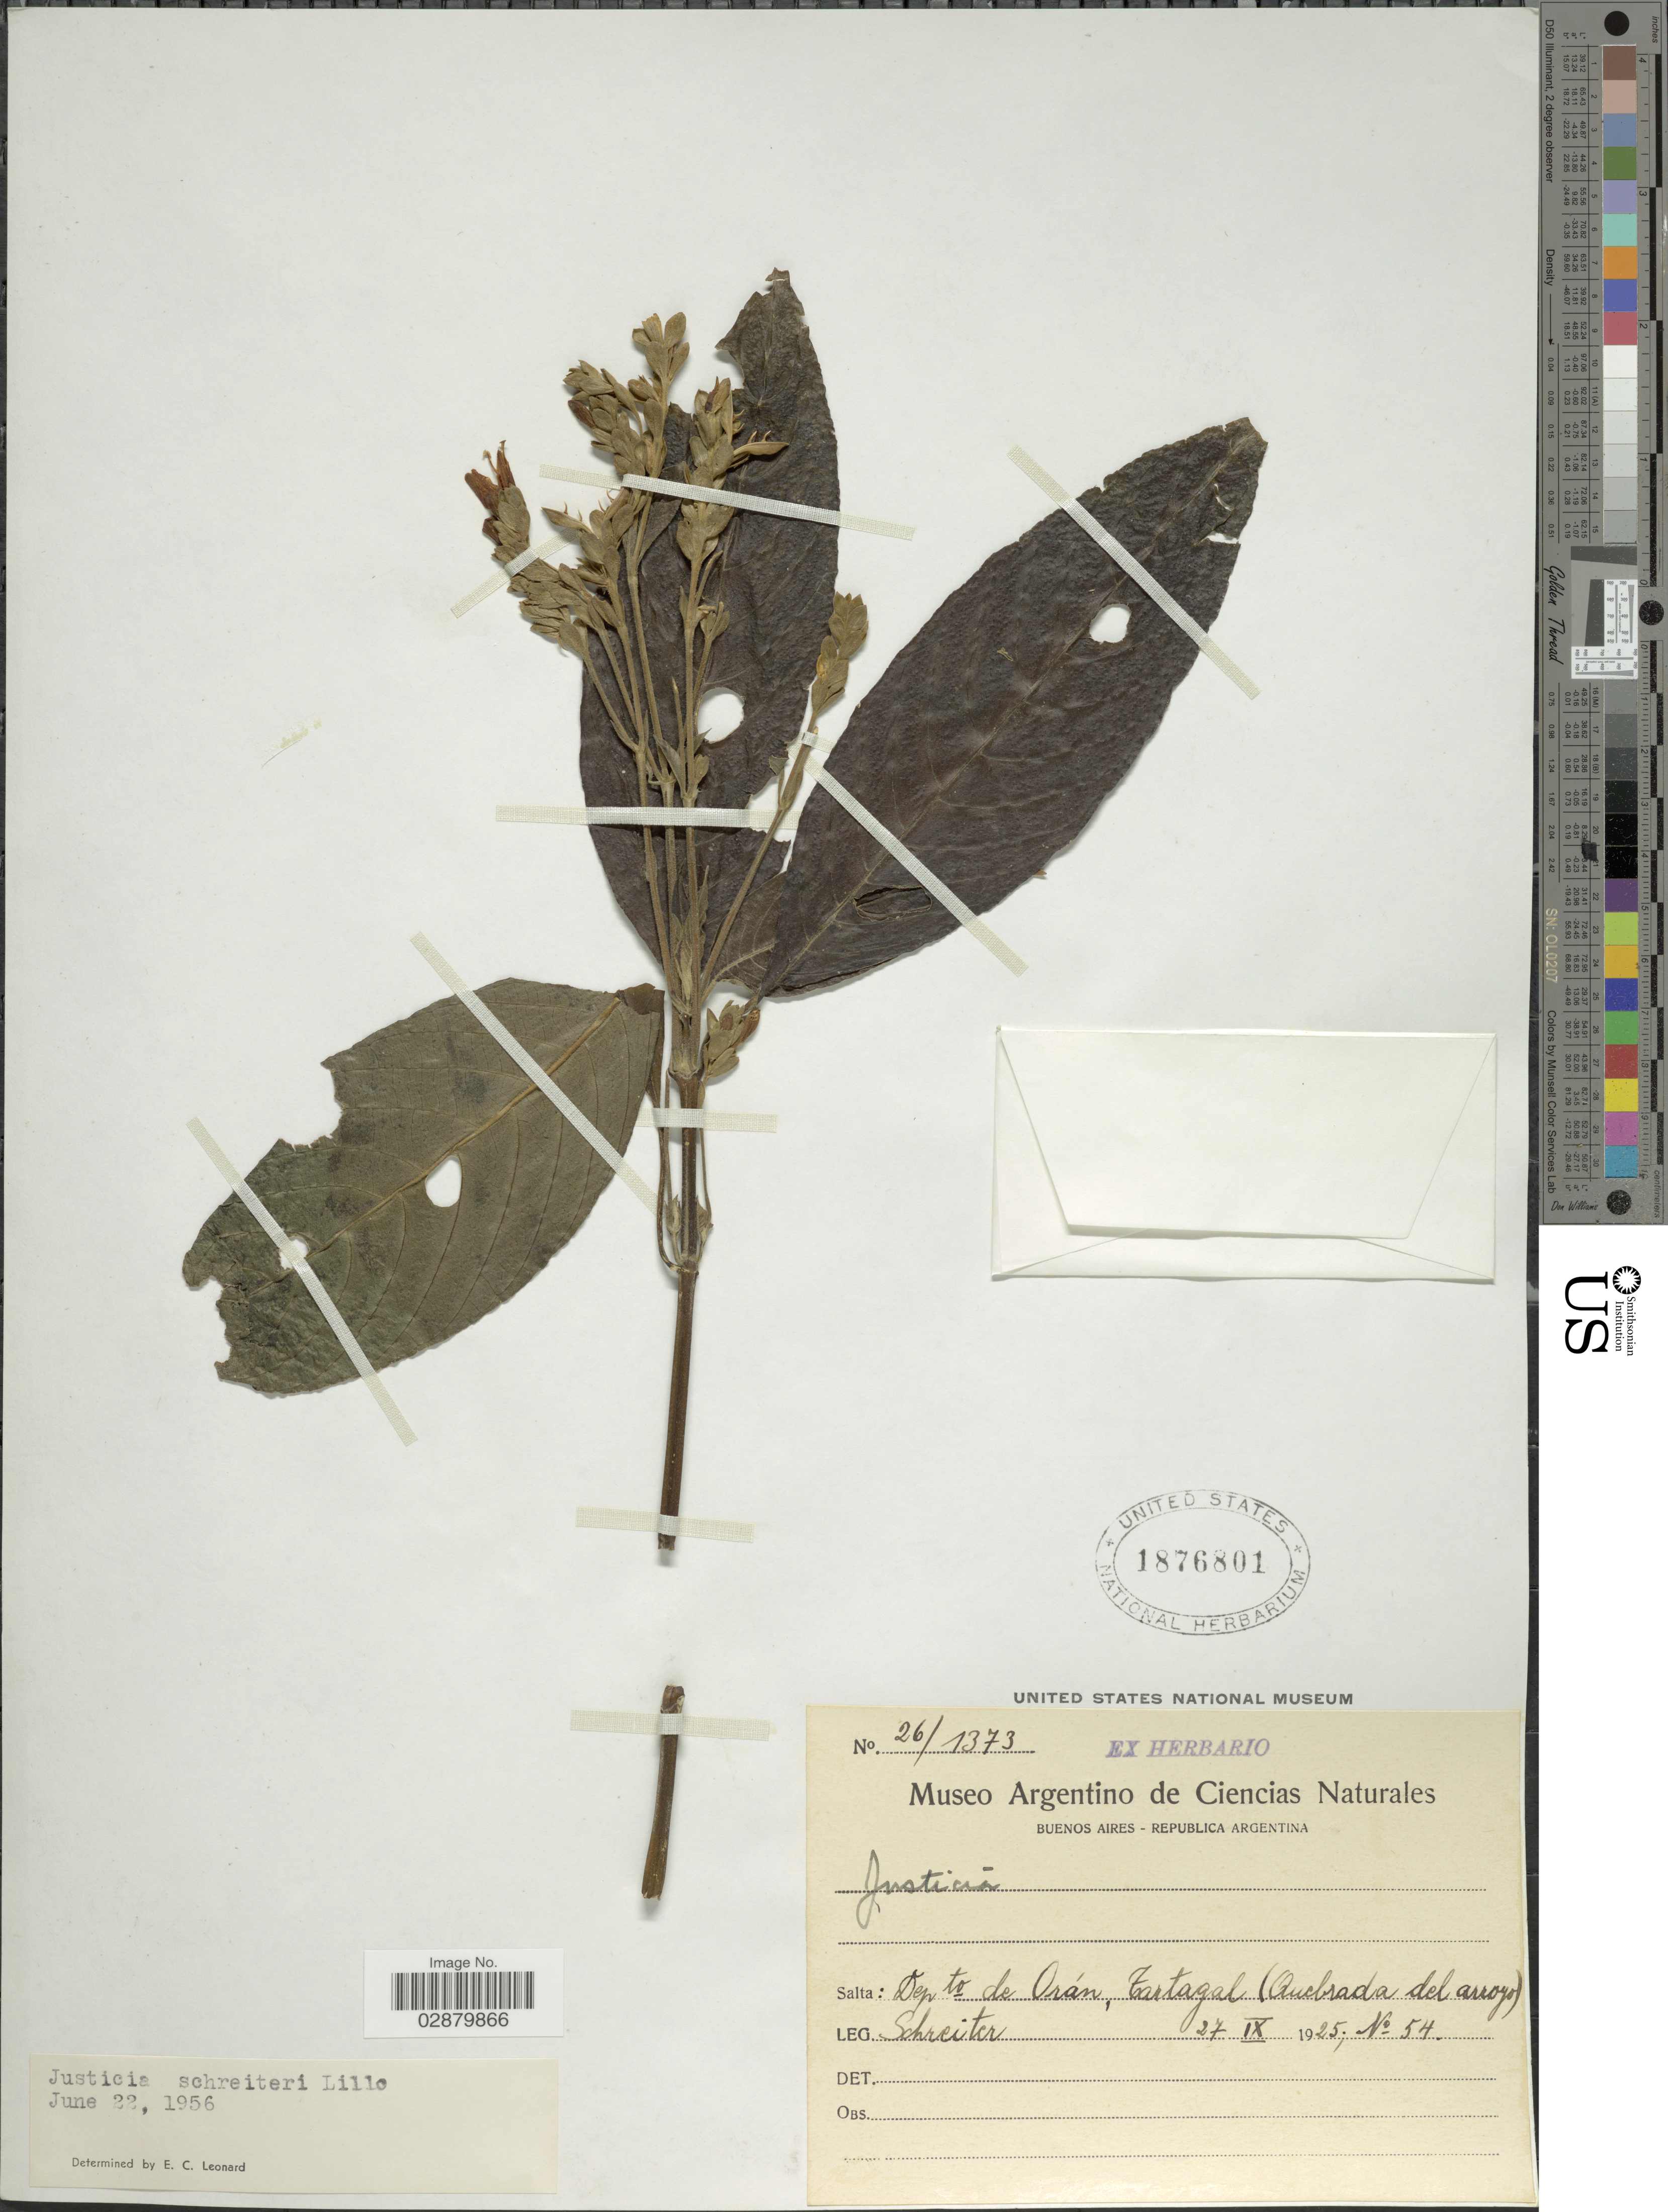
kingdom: Plantae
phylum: Tracheophyta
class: Magnoliopsida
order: Lamiales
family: Acanthaceae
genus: Justicia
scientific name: Justicia oranensis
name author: De Marco & T. Ruíz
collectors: -. Schreiter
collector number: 54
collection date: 1925-09-27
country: Argentina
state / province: Salta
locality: Depto Orán, Tartagal (Quebrada del arroyo).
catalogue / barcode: US 1876801